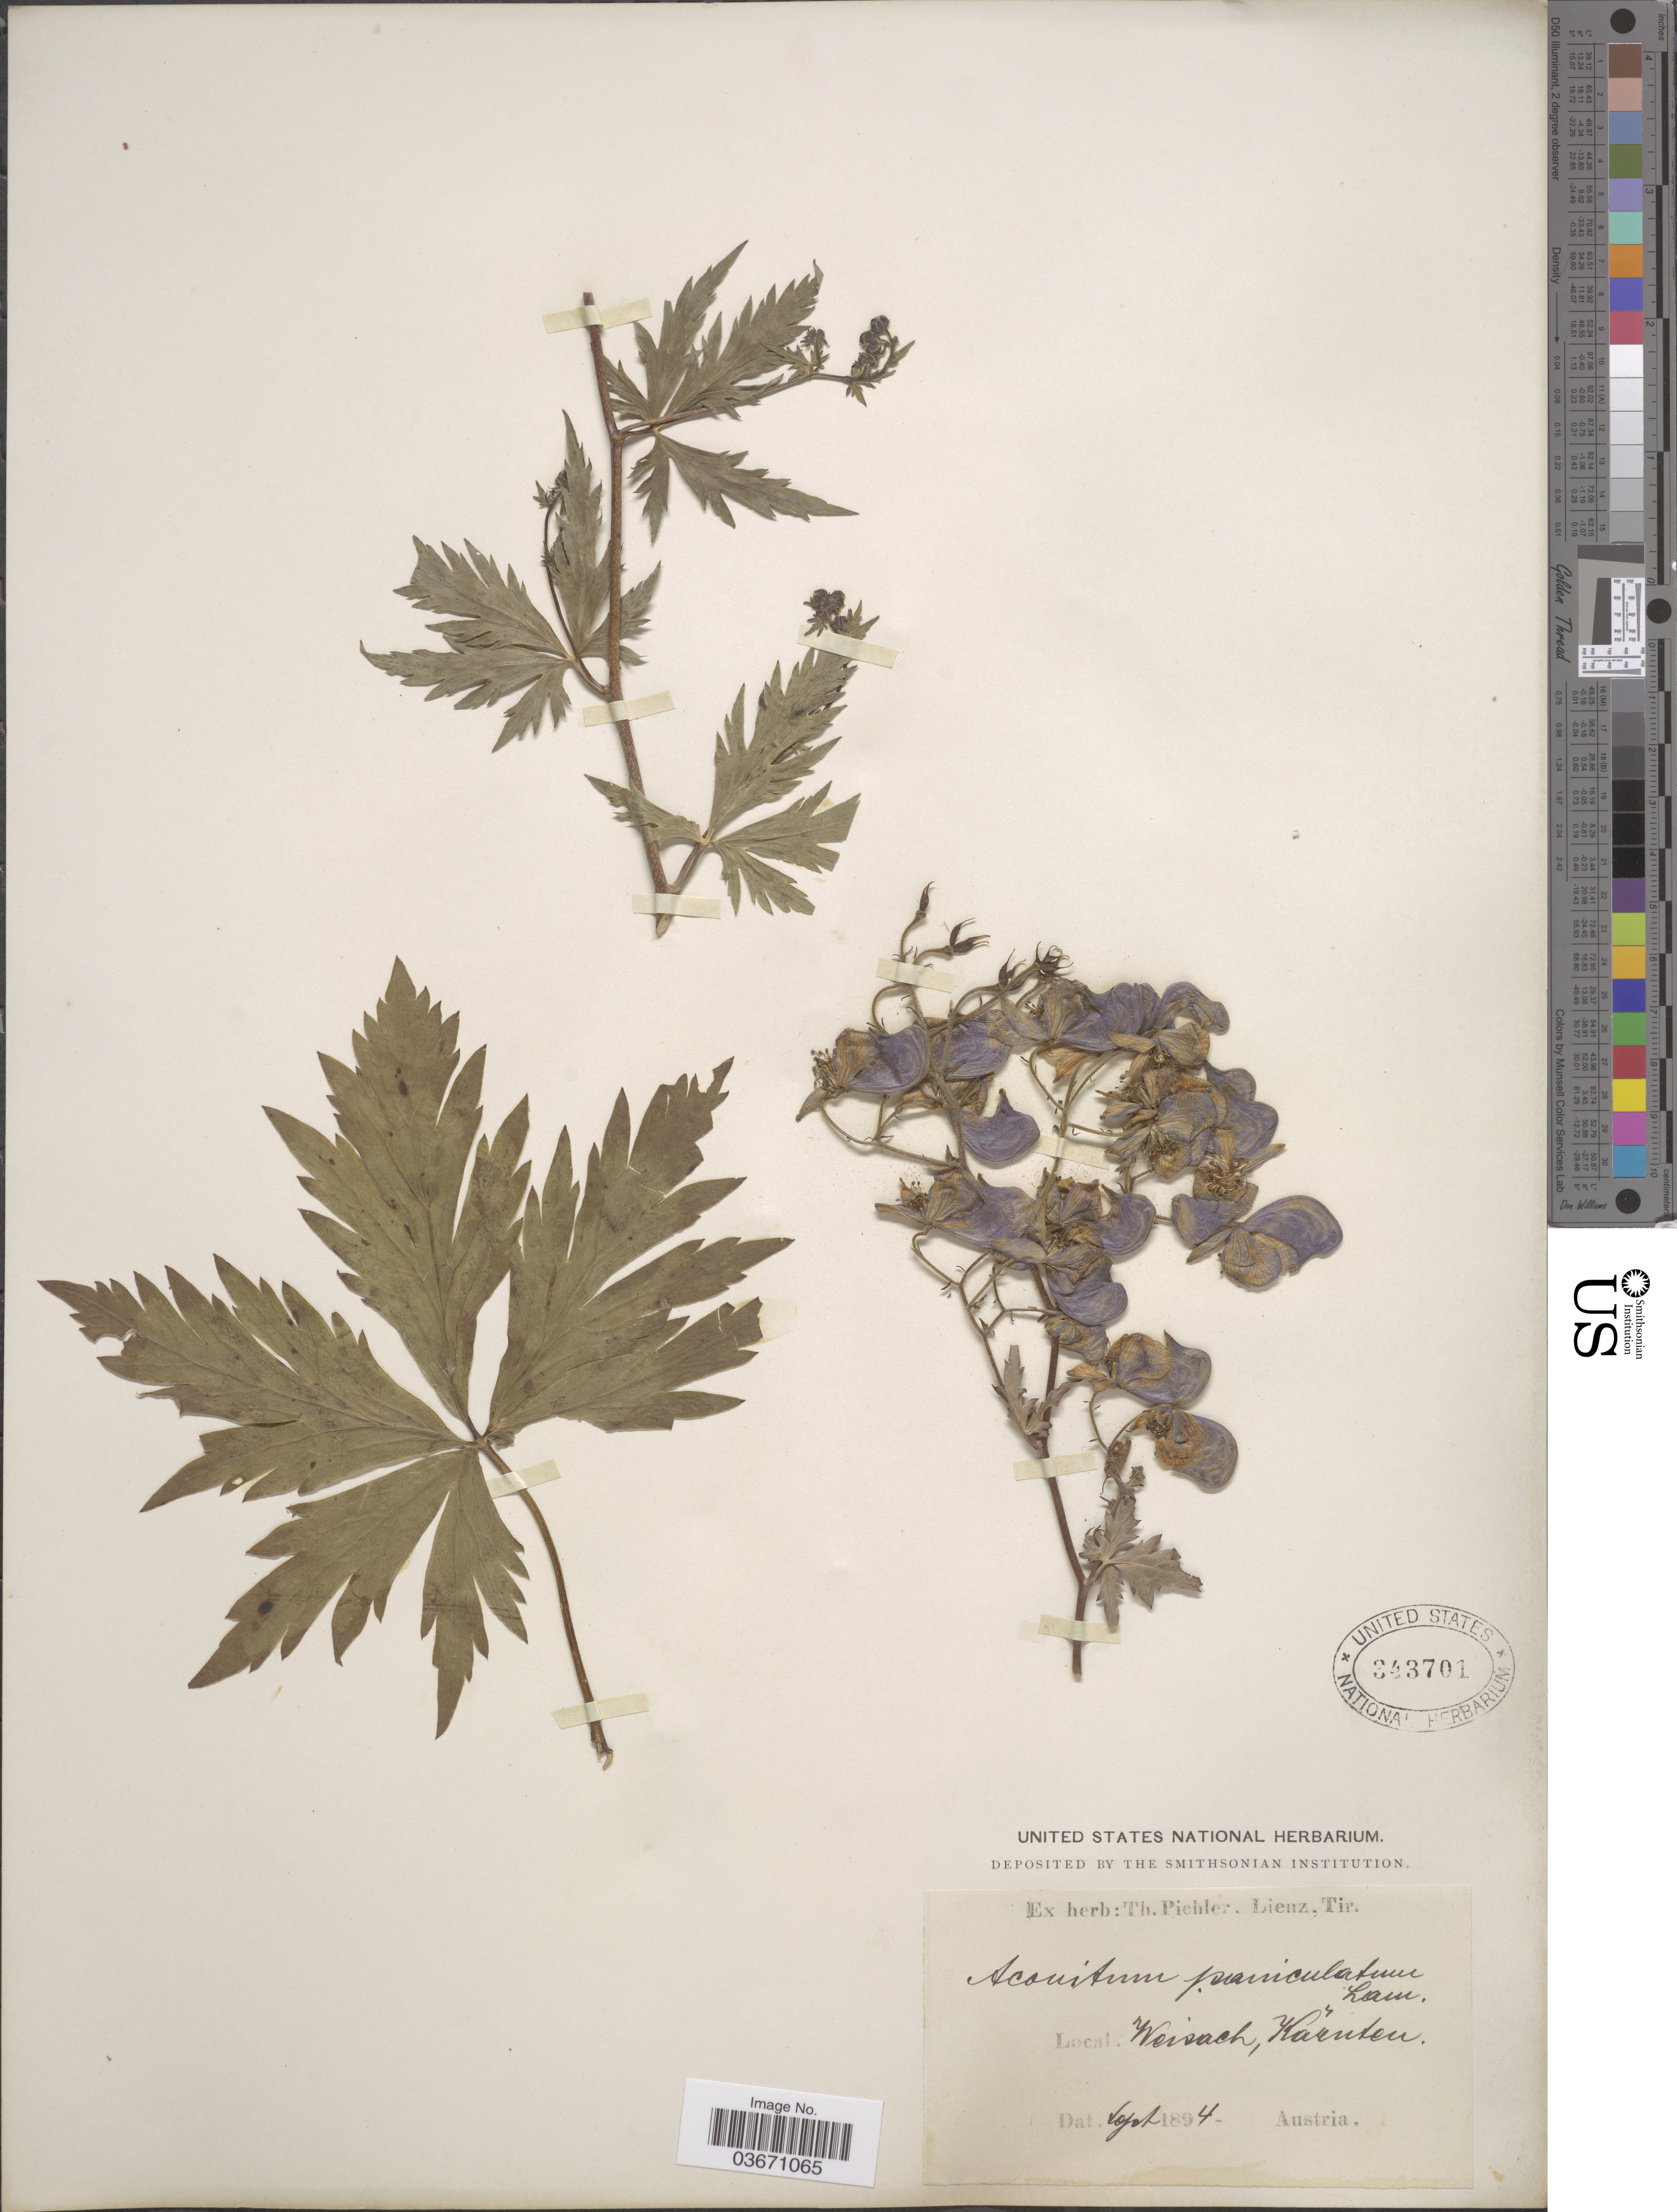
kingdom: Plantae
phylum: Tracheophyta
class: Magnoliopsida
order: Ranunculales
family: Ranunculaceae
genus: Aconitum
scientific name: Aconitum paniculatum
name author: Lam.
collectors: ex herb. T. Pichler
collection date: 1894-09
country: Austria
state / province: Karnten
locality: Weisach.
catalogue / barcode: US 343701